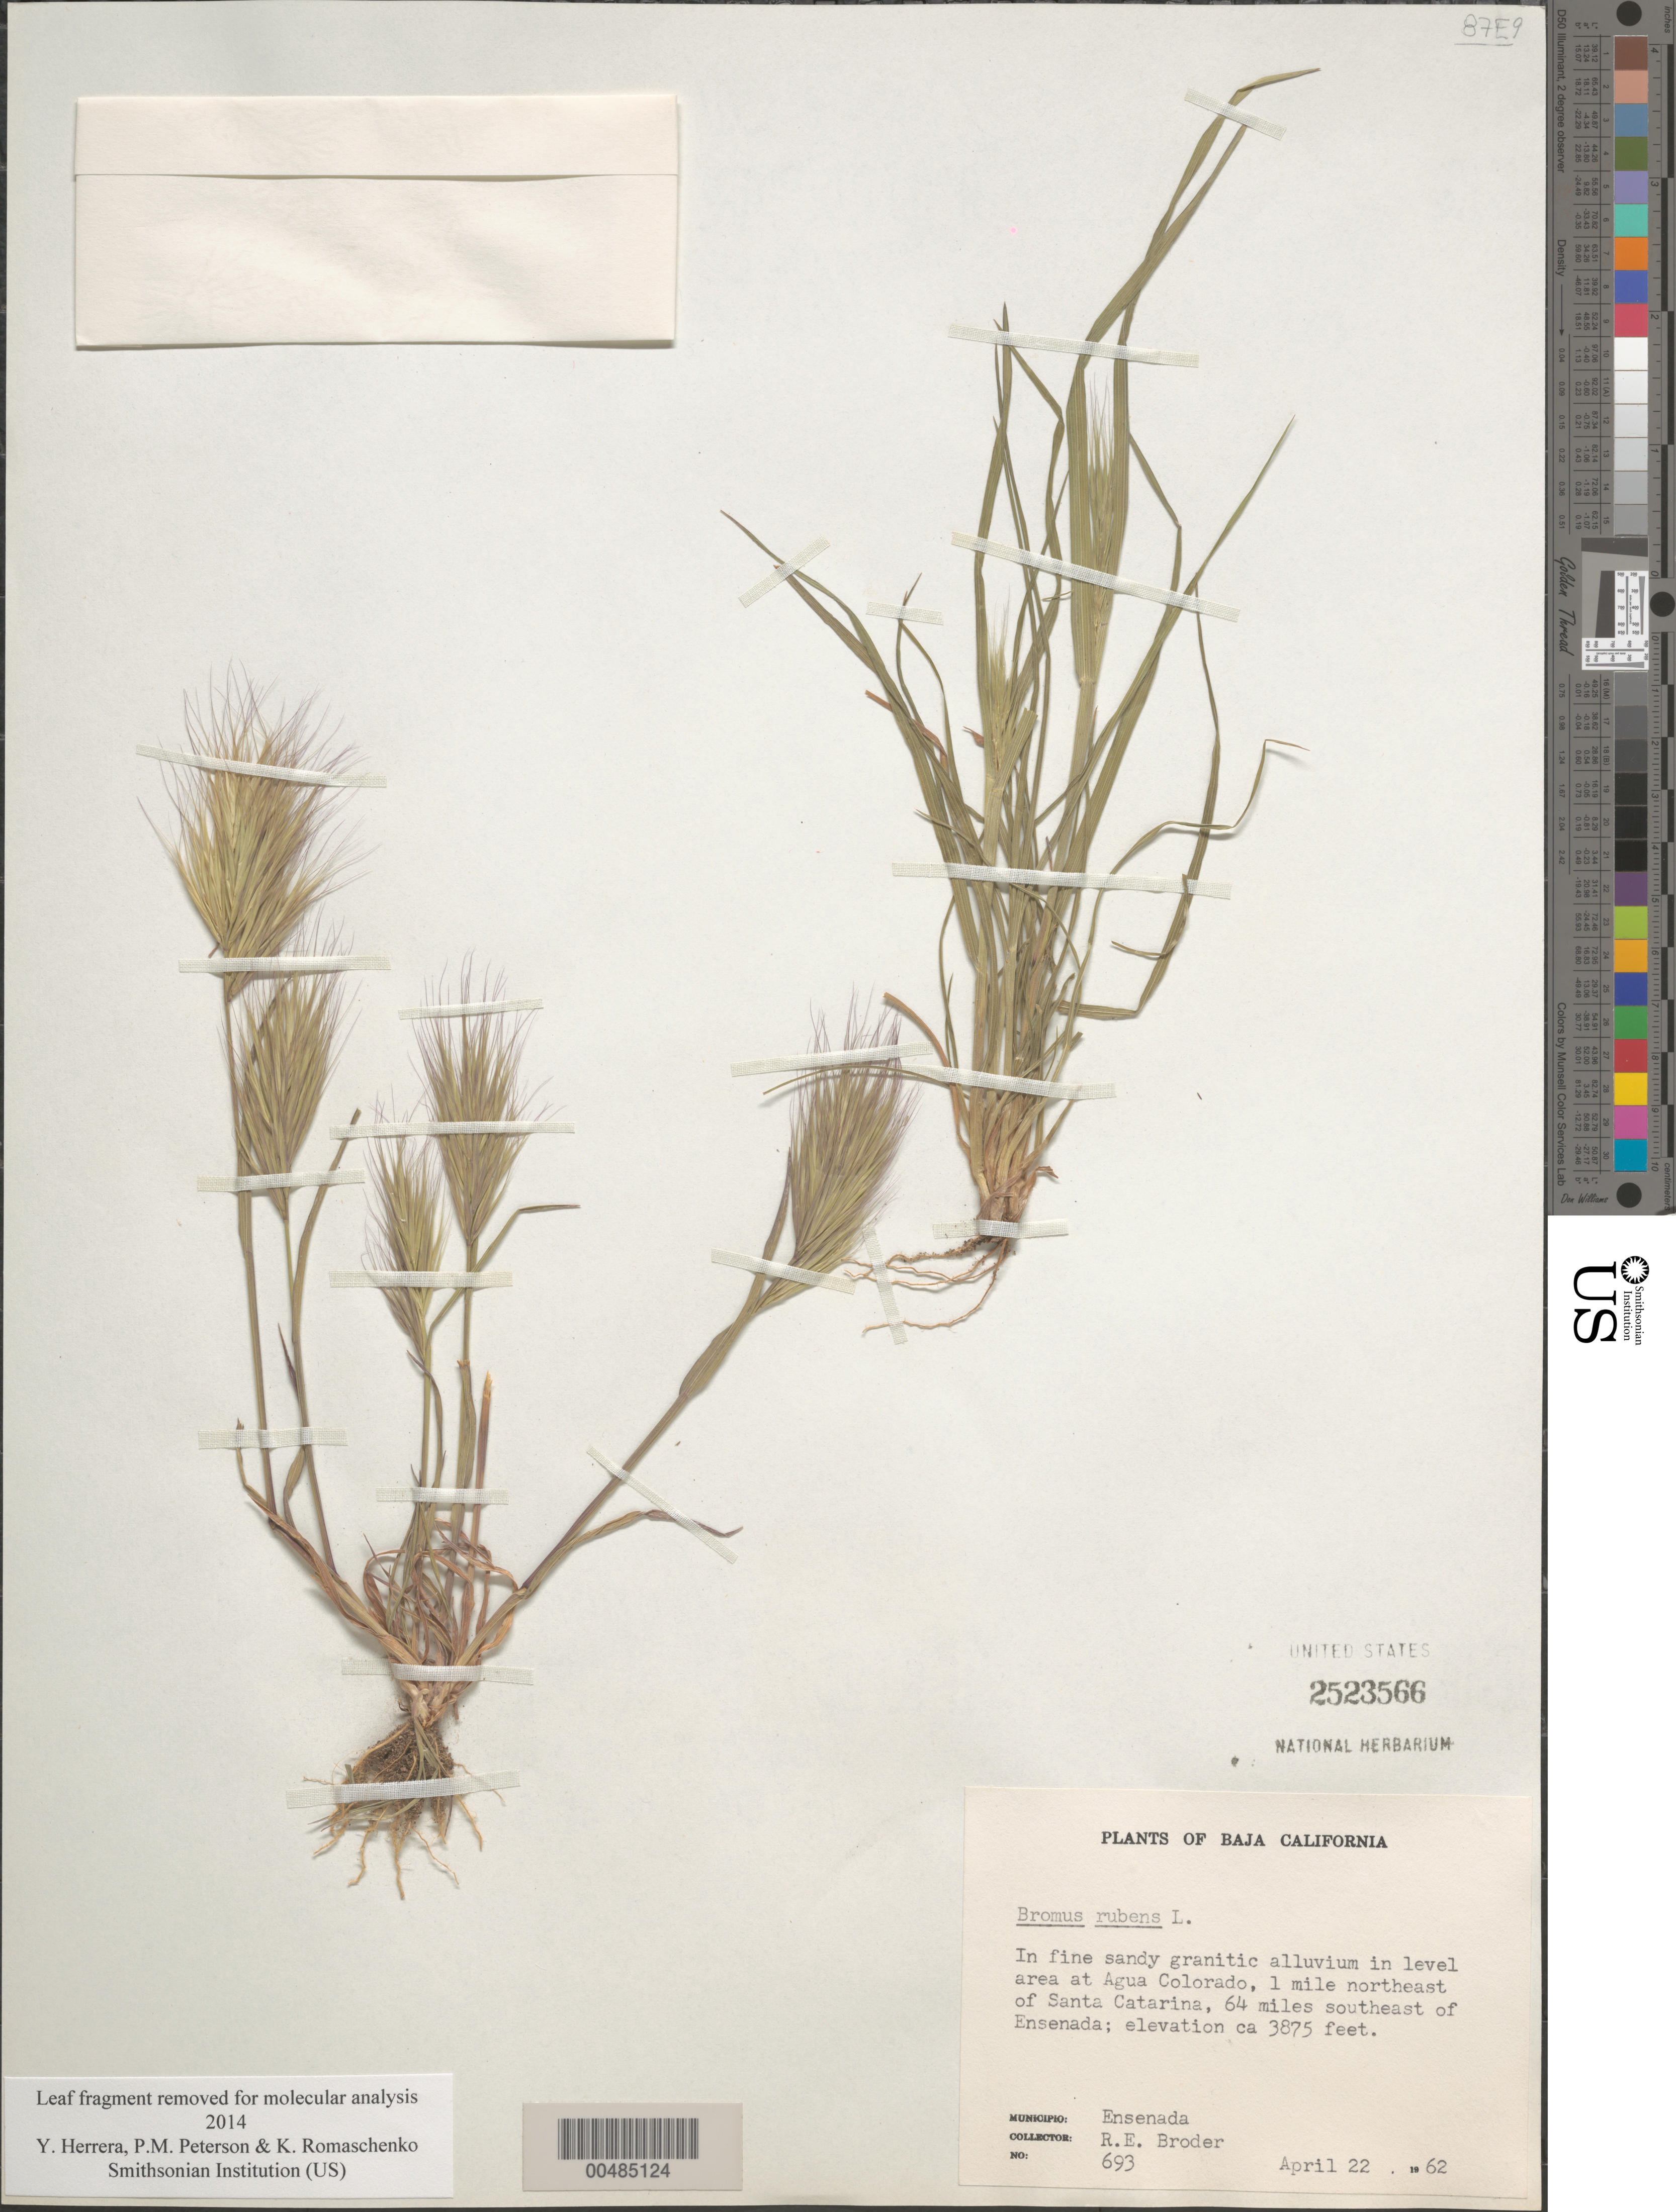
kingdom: Plantae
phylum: Tracheophyta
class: Liliopsida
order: Poales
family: Poaceae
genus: Bromus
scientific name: Bromus rubens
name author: L.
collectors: R. Broder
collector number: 693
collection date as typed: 22 Apr 1962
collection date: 1962-04-22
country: Mexico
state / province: Baja California Norte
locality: Agua Colorado, 1 mi NE of Santa Catarina, 64 mi SE of Ensenada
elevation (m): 1181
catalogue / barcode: US 2523566